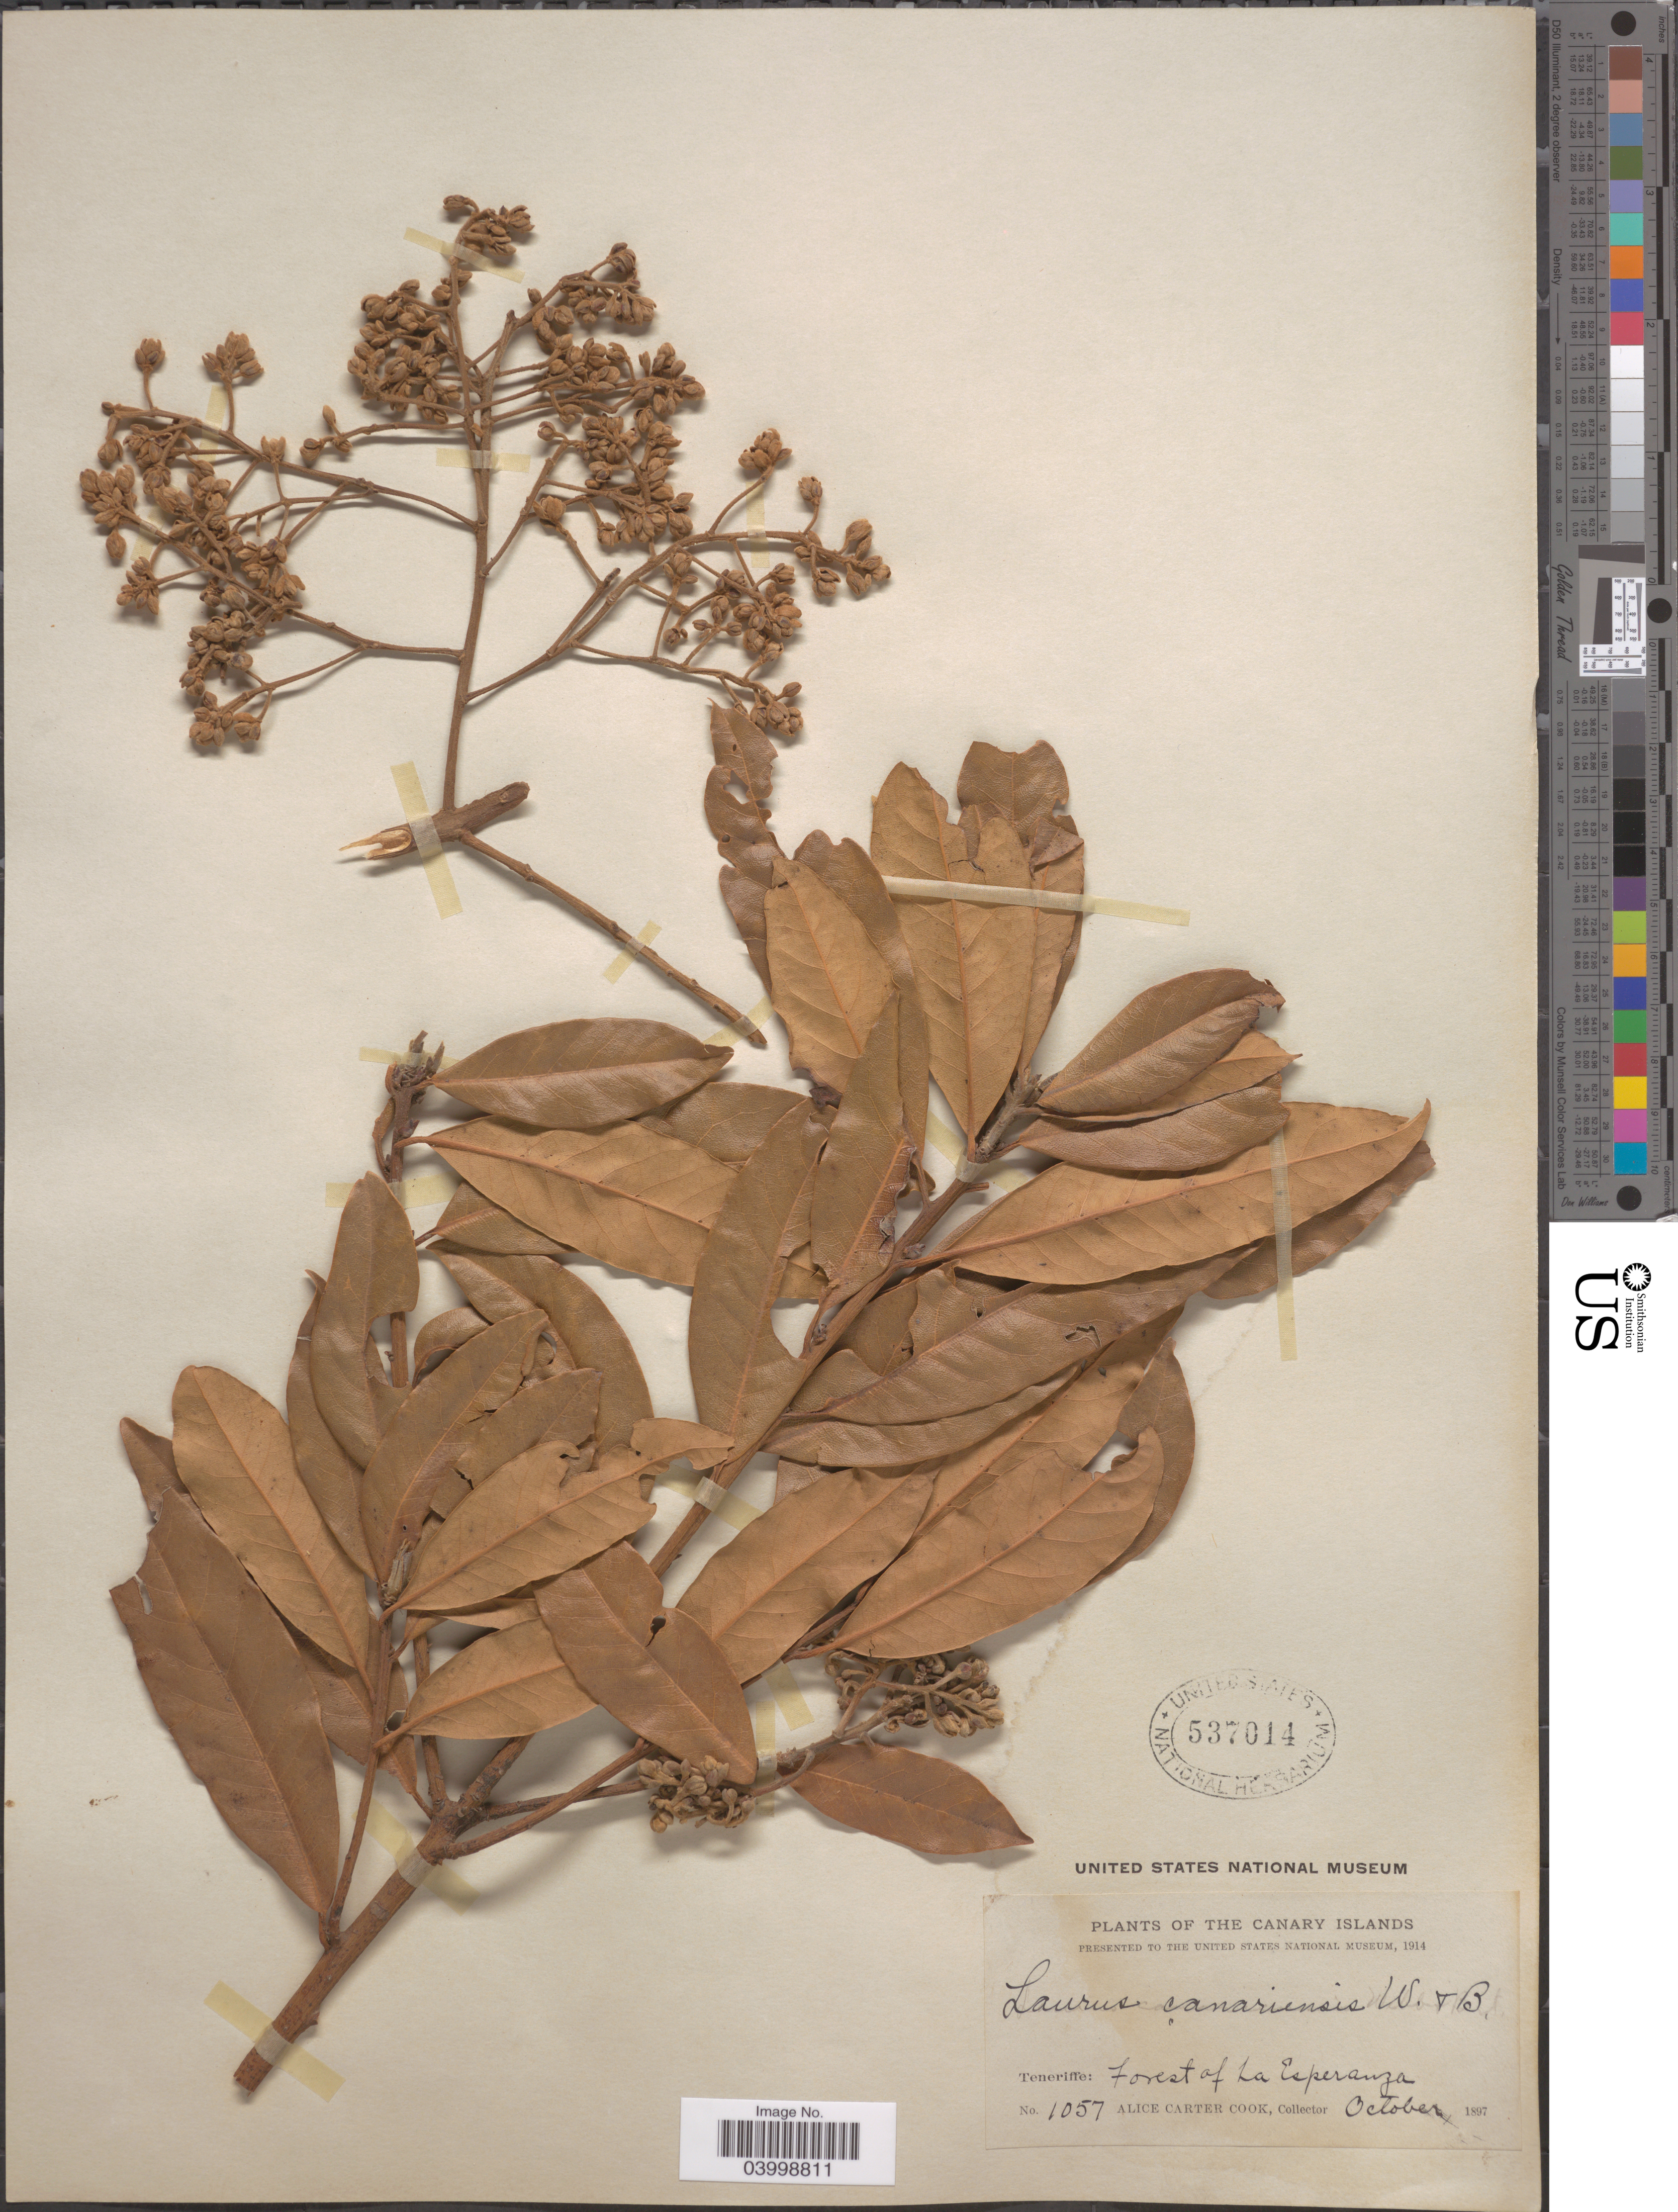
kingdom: Plantae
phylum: Tracheophyta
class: Magnoliopsida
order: Laurales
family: Lauraceae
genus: Laurus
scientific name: Laurus canariensis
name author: Willd.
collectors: Alice C. Cook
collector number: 1057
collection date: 1897-10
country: Spain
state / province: Canarias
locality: Canary Islands. Teneriffe: Forest of La Esperanza.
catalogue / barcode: US 537014